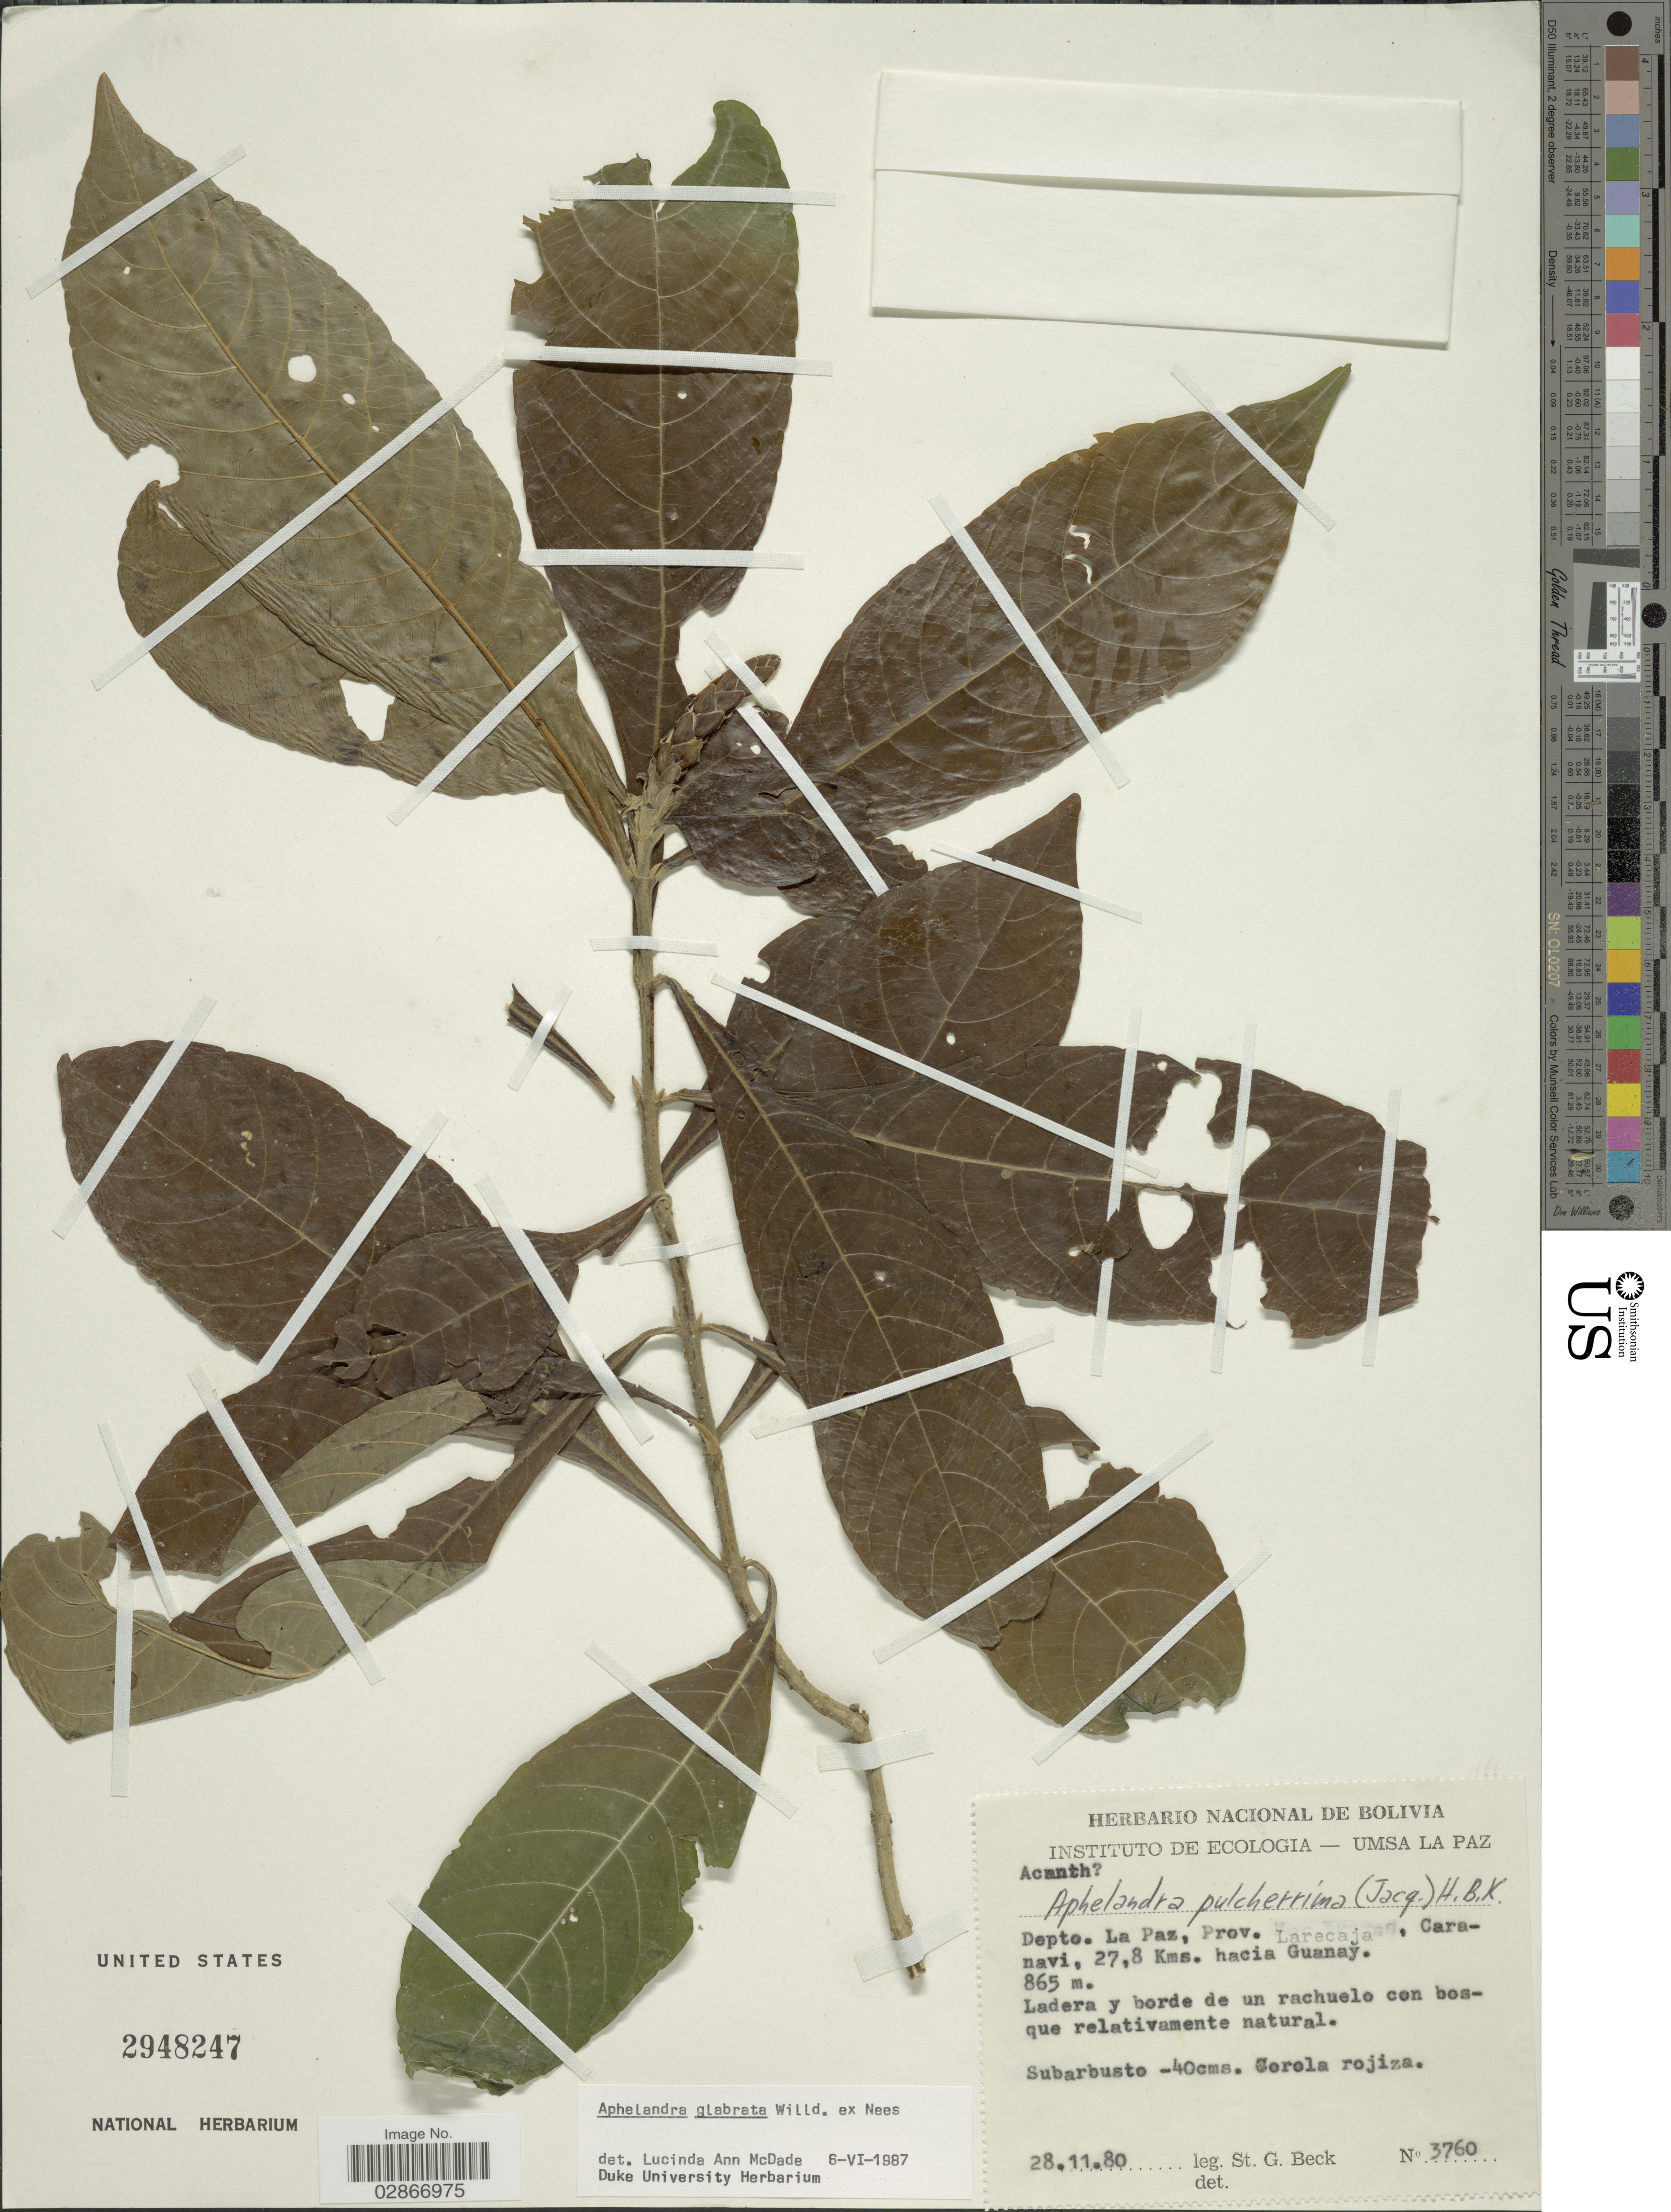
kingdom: Plantae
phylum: Tracheophyta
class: Magnoliopsida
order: Lamiales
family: Acanthaceae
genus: Aphelandra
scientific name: Aphelandra glabrata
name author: Willd. ex Nees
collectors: S. G. Beck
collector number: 3760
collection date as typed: Transcribed d/m/y: 28/11/80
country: Bolivia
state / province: La Paz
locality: Depto. La Paz, Prov. Larecaja, Caranavi, 27,8 Kms. hacia Guanay.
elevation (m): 865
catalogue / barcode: US 2948247